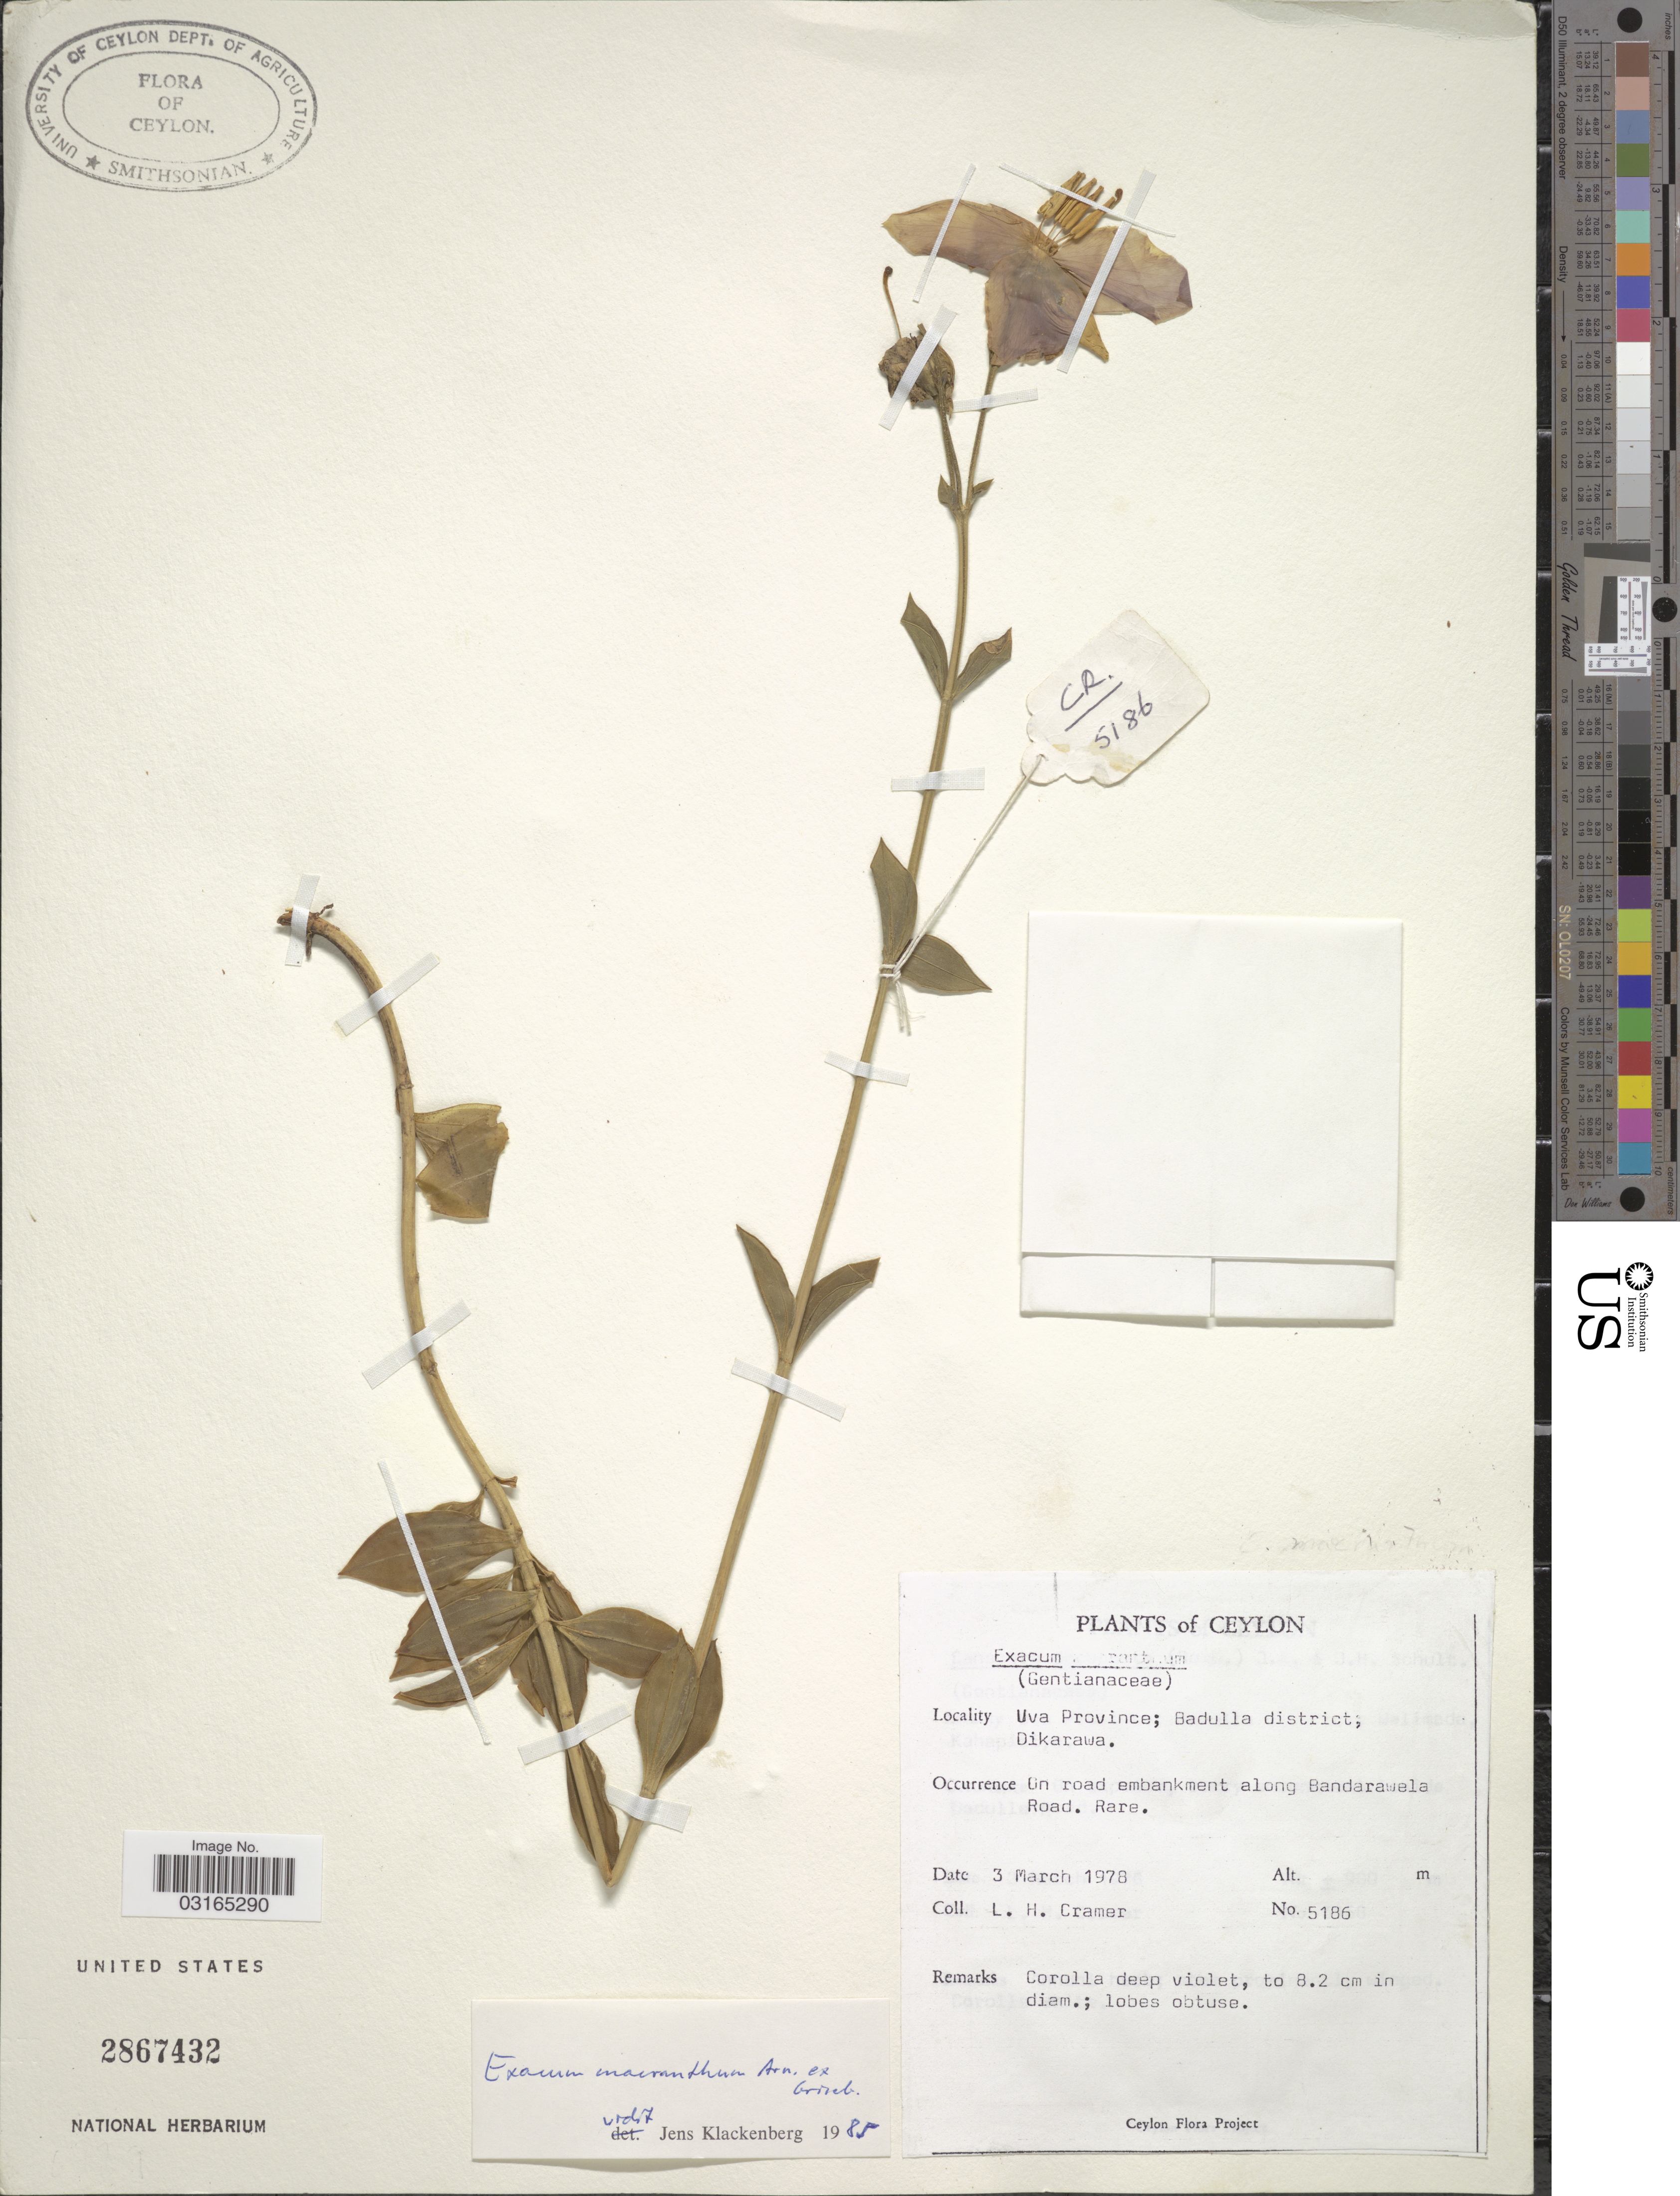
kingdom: Plantae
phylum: Tracheophyta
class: Magnoliopsida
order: Gentianales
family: Gentianaceae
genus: Exacum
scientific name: Exacum macranthum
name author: Arn. ex Griseb.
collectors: L. H. Cramer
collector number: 5186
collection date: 1978-03-03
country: Sri Lanka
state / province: Uva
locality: Ceylon. Badulla district; Dikarawa. On road embankment along Bandarawela Road.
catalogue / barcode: US 2867432